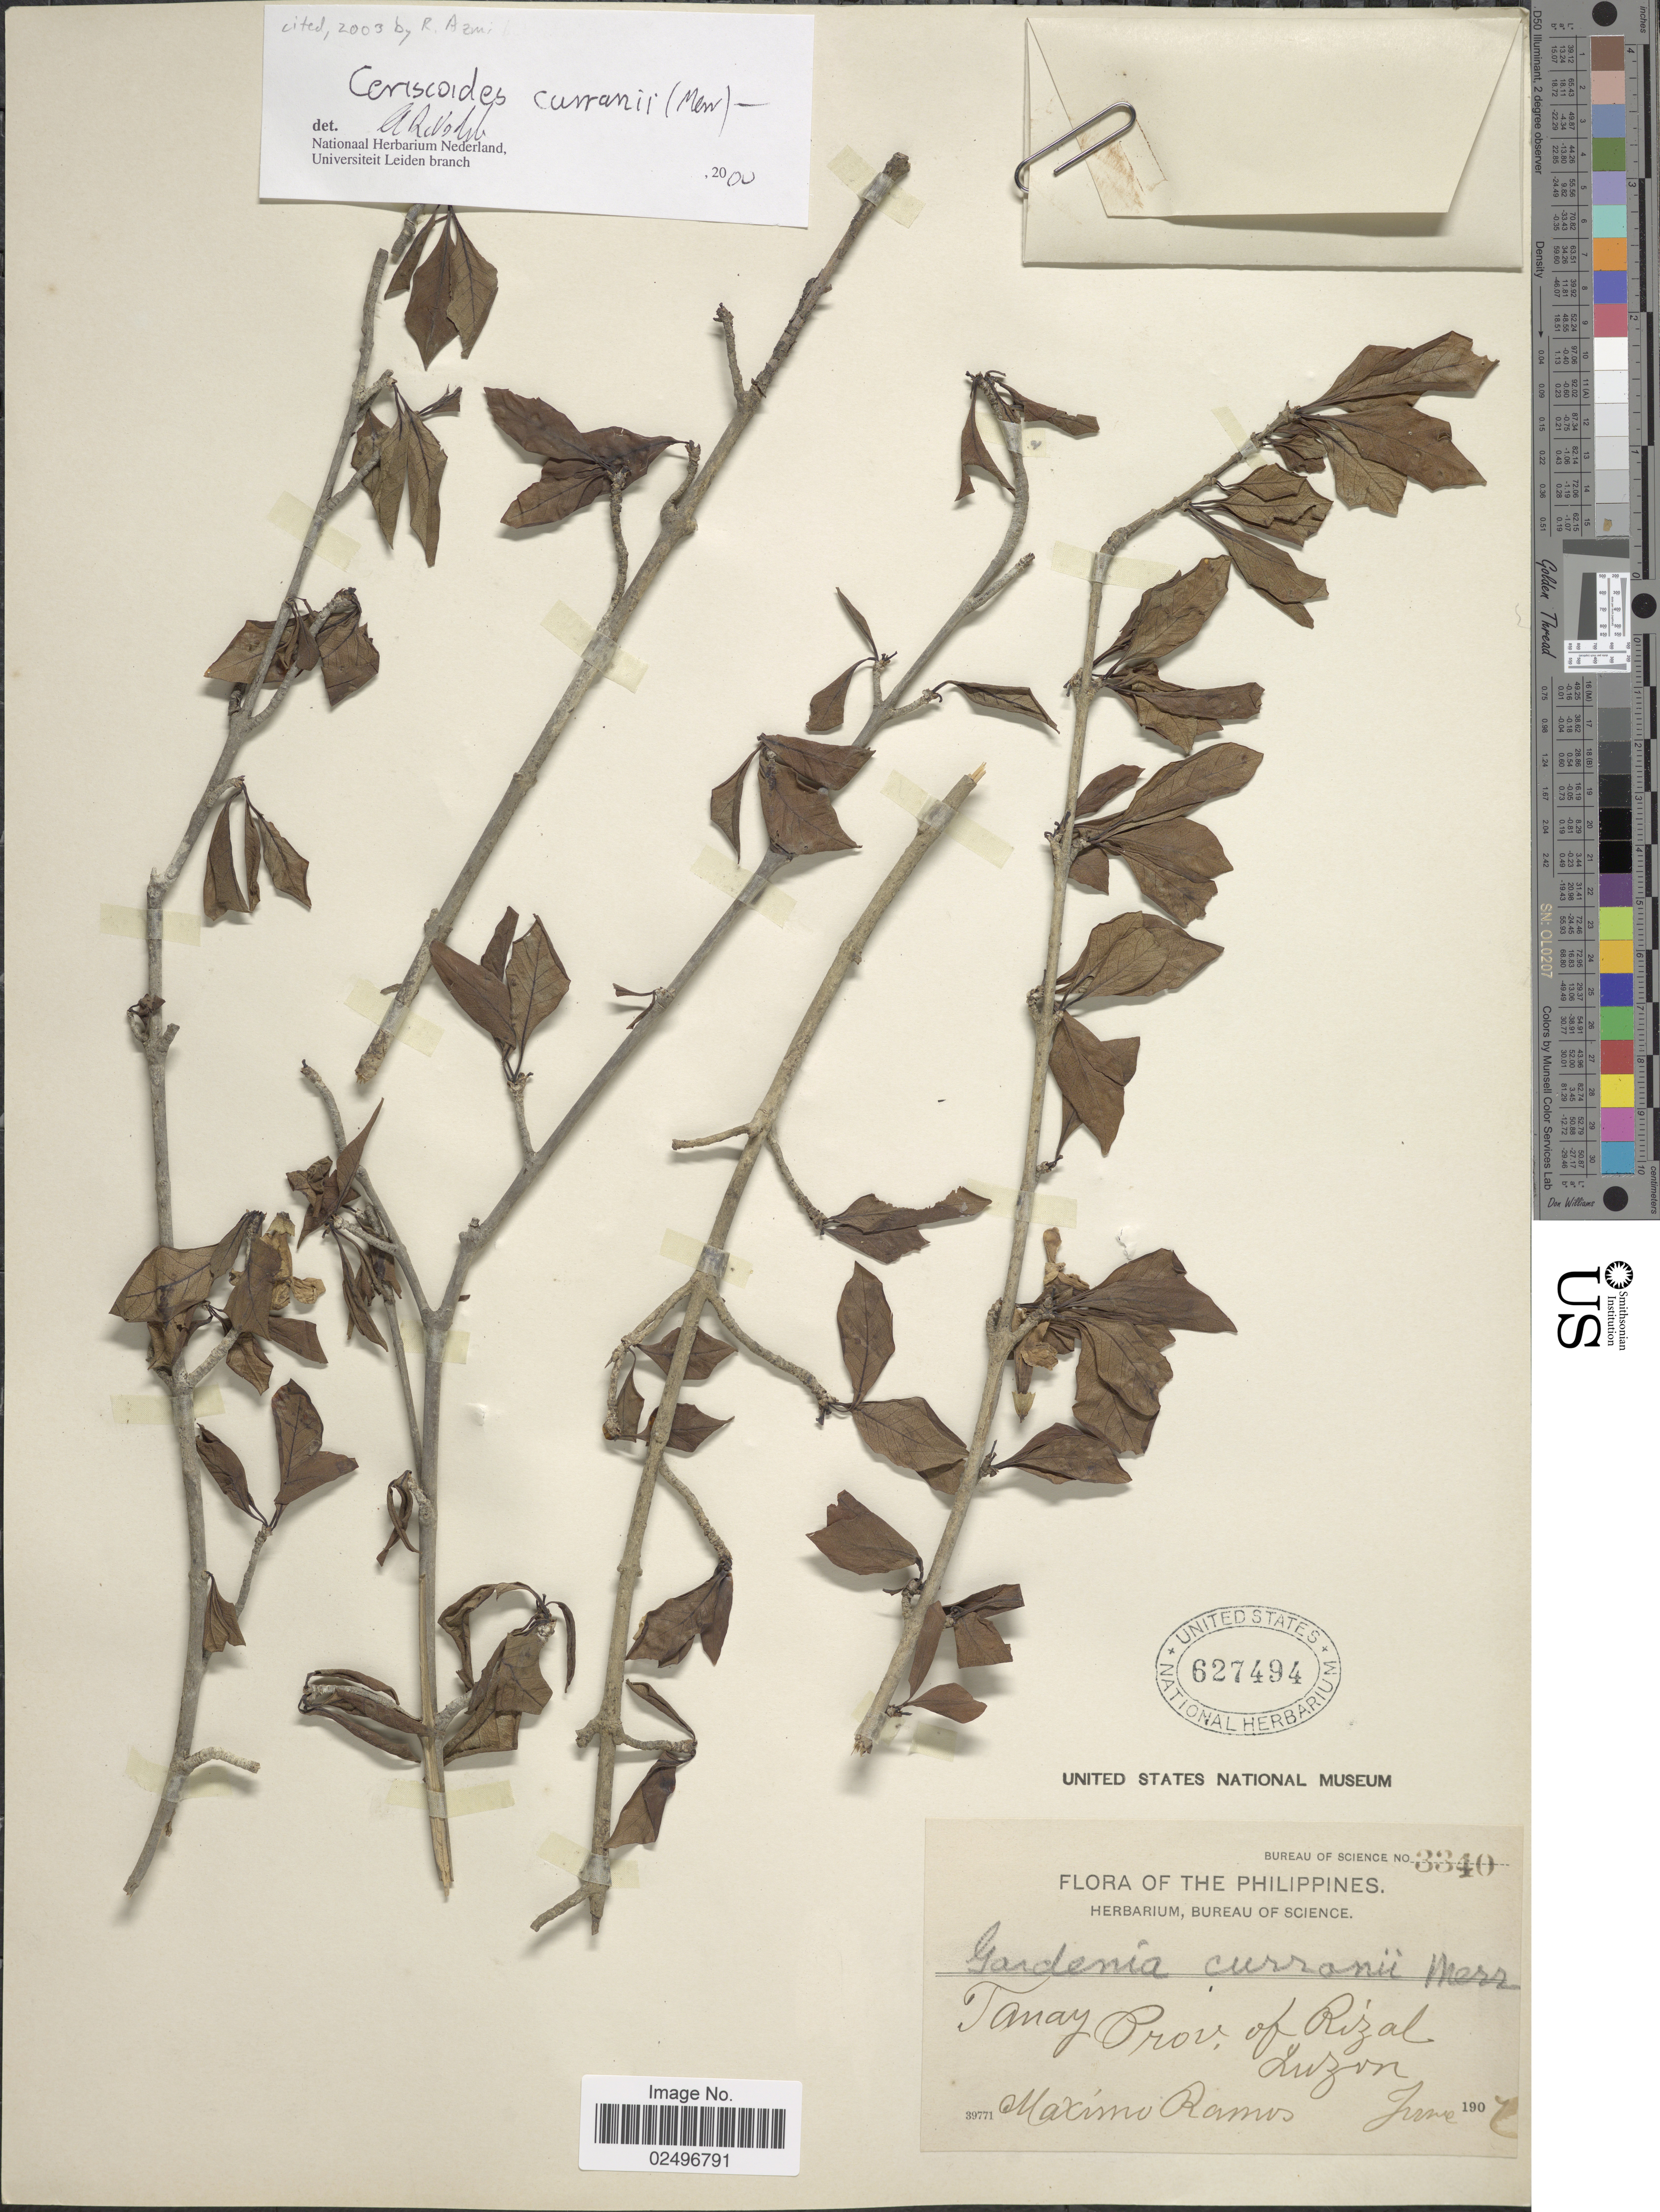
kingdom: Plantae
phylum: Tracheophyta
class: Magnoliopsida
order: Gentianales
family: Rubiaceae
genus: Ceriscoides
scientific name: Ceriscoides curranii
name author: (Merr.) Tirveng.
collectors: M. Ramos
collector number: Bureau of Science 3340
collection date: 1907-06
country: Philippines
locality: Tanay, prov. of Rizal, Luzon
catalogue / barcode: US 627494